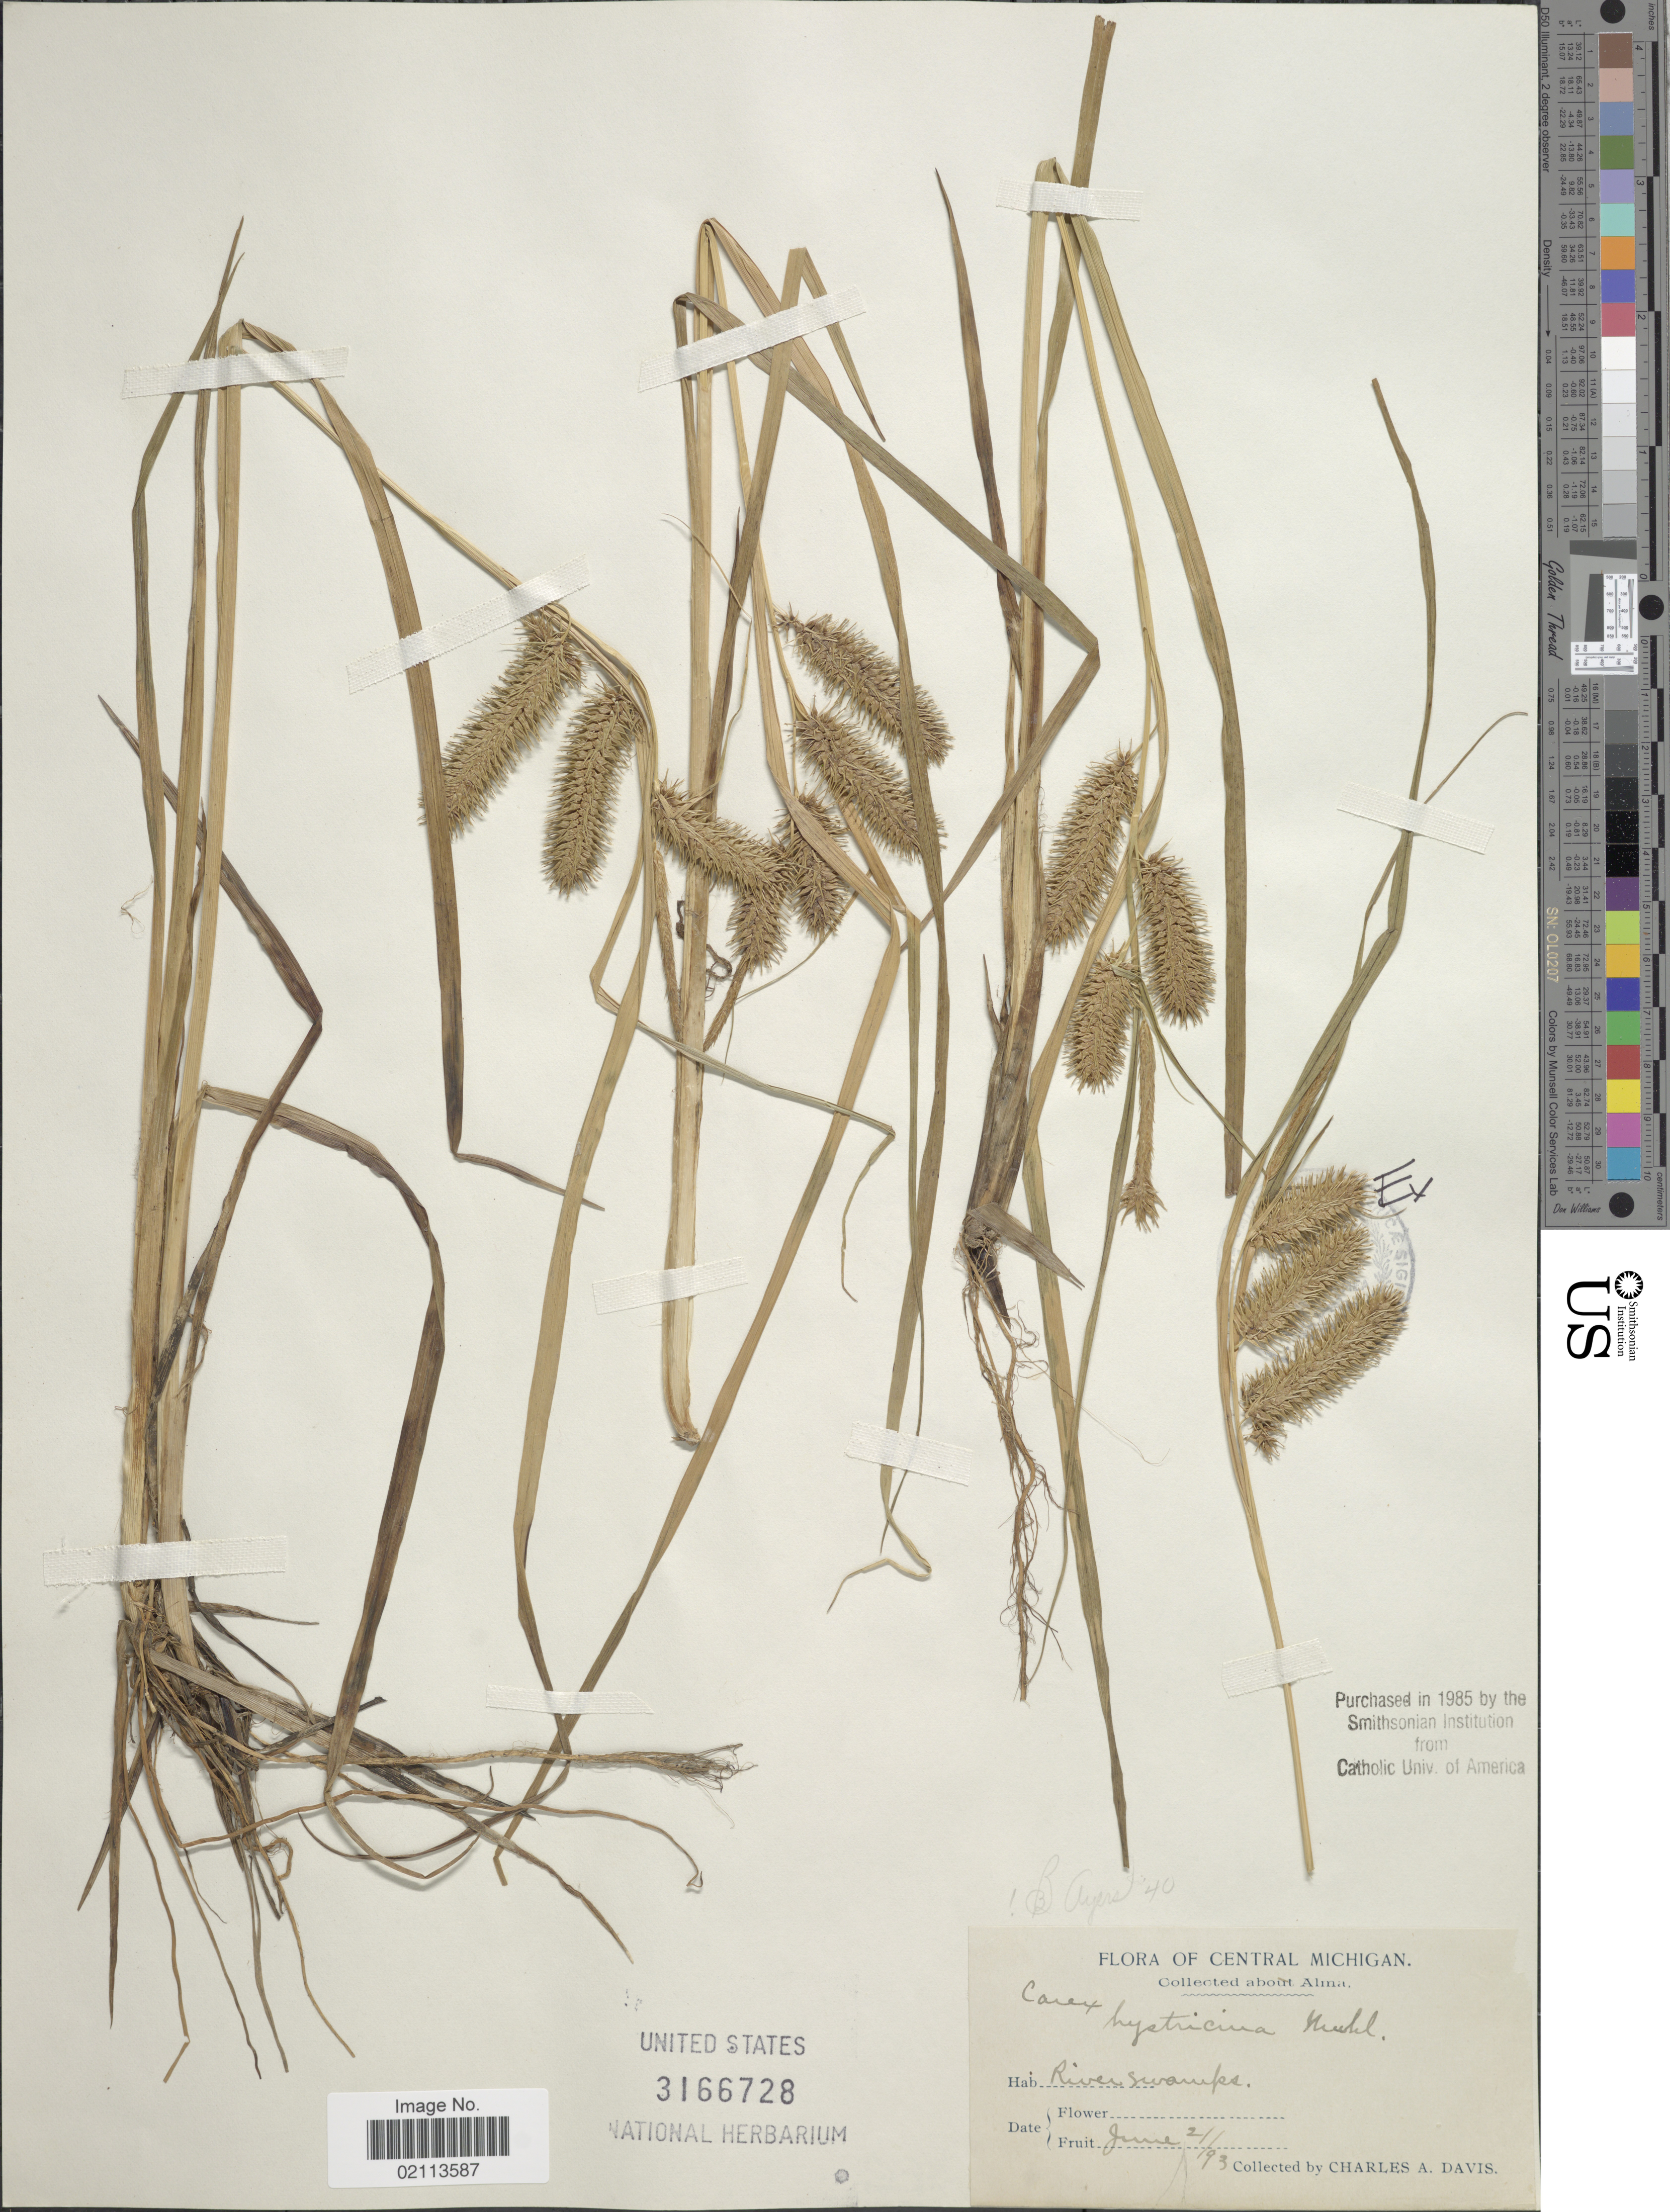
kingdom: Plantae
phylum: Tracheophyta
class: Liliopsida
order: Poales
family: Cyperaceae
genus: Carex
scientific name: Carex hystericina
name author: Muhl. ex Willd.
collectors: C. Davis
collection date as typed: Transcribed d/m/y: 2/6/93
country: United States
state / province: Michigan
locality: Central Michigan, About Alma, River swamps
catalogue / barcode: US 3166728